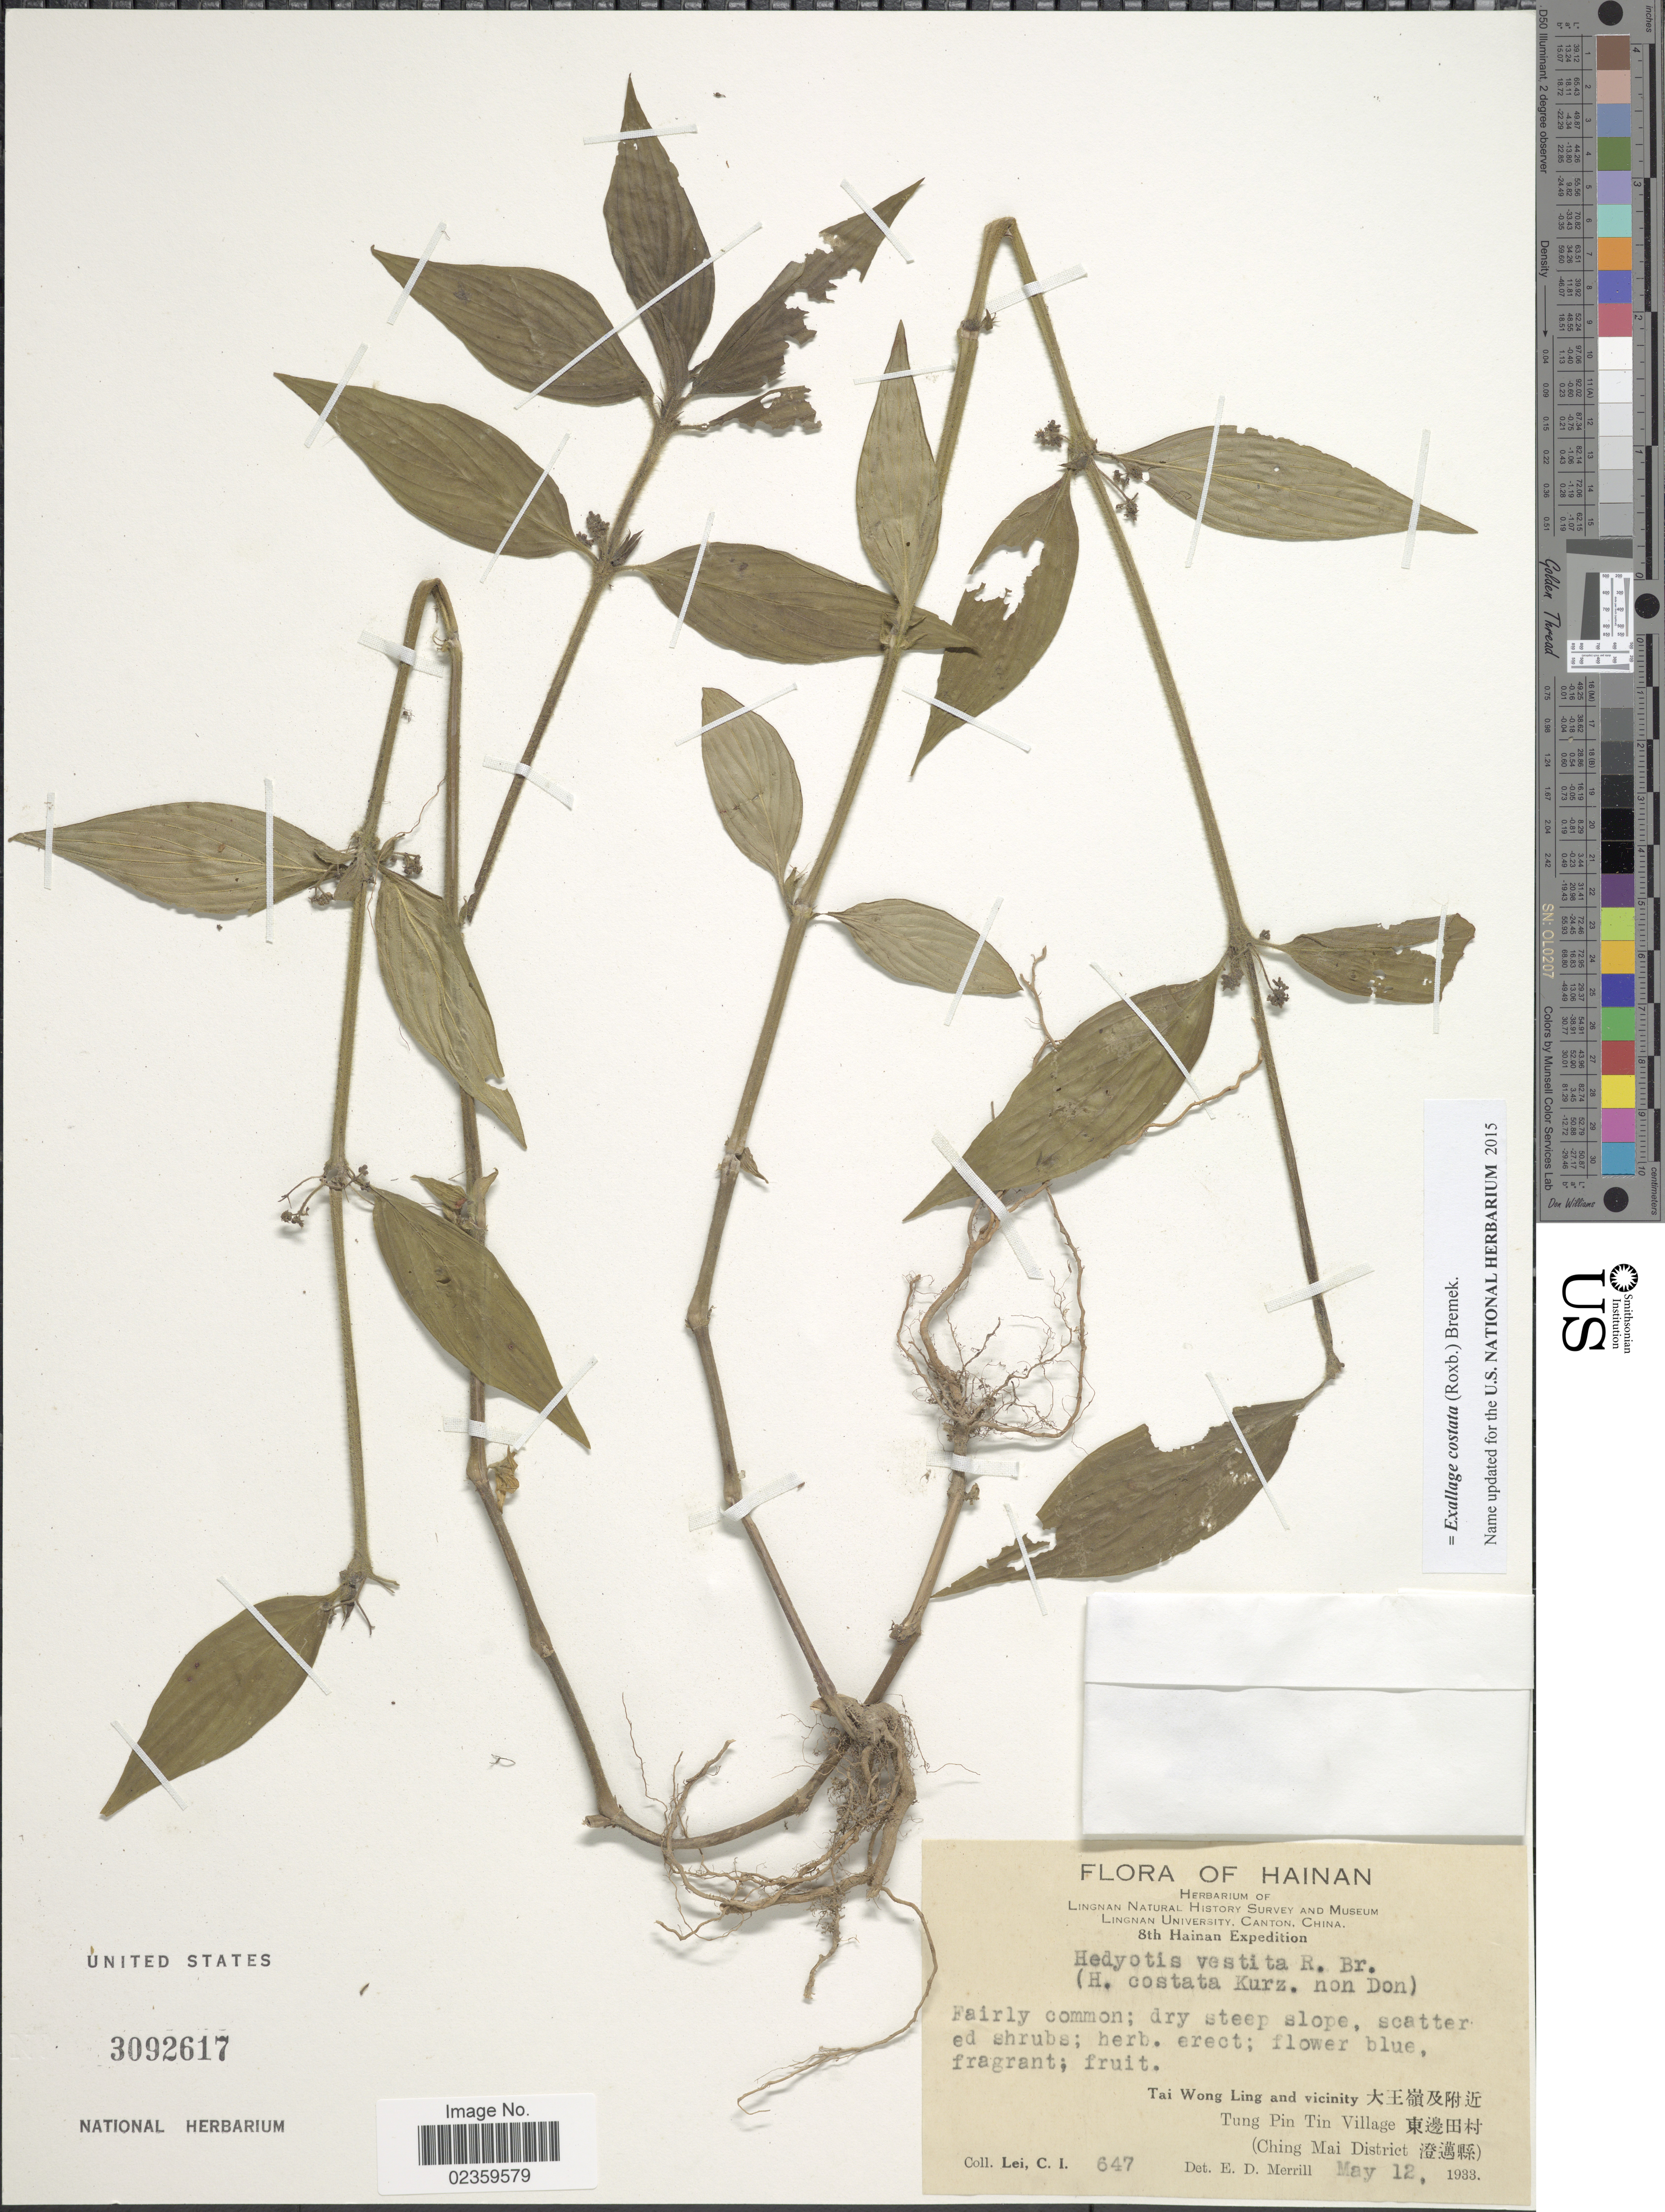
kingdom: Plantae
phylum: Tracheophyta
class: Magnoliopsida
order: Gentianales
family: Rubiaceae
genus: Exallage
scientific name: Exallage costata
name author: (Roxb.) Bremek.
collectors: C. I. Lei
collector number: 647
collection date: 1933-05-12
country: China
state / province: Hainan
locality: Tai Wong Ling and vicinity. Tung Pin Tin Village. (Ching Mai District)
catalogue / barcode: US 3092617